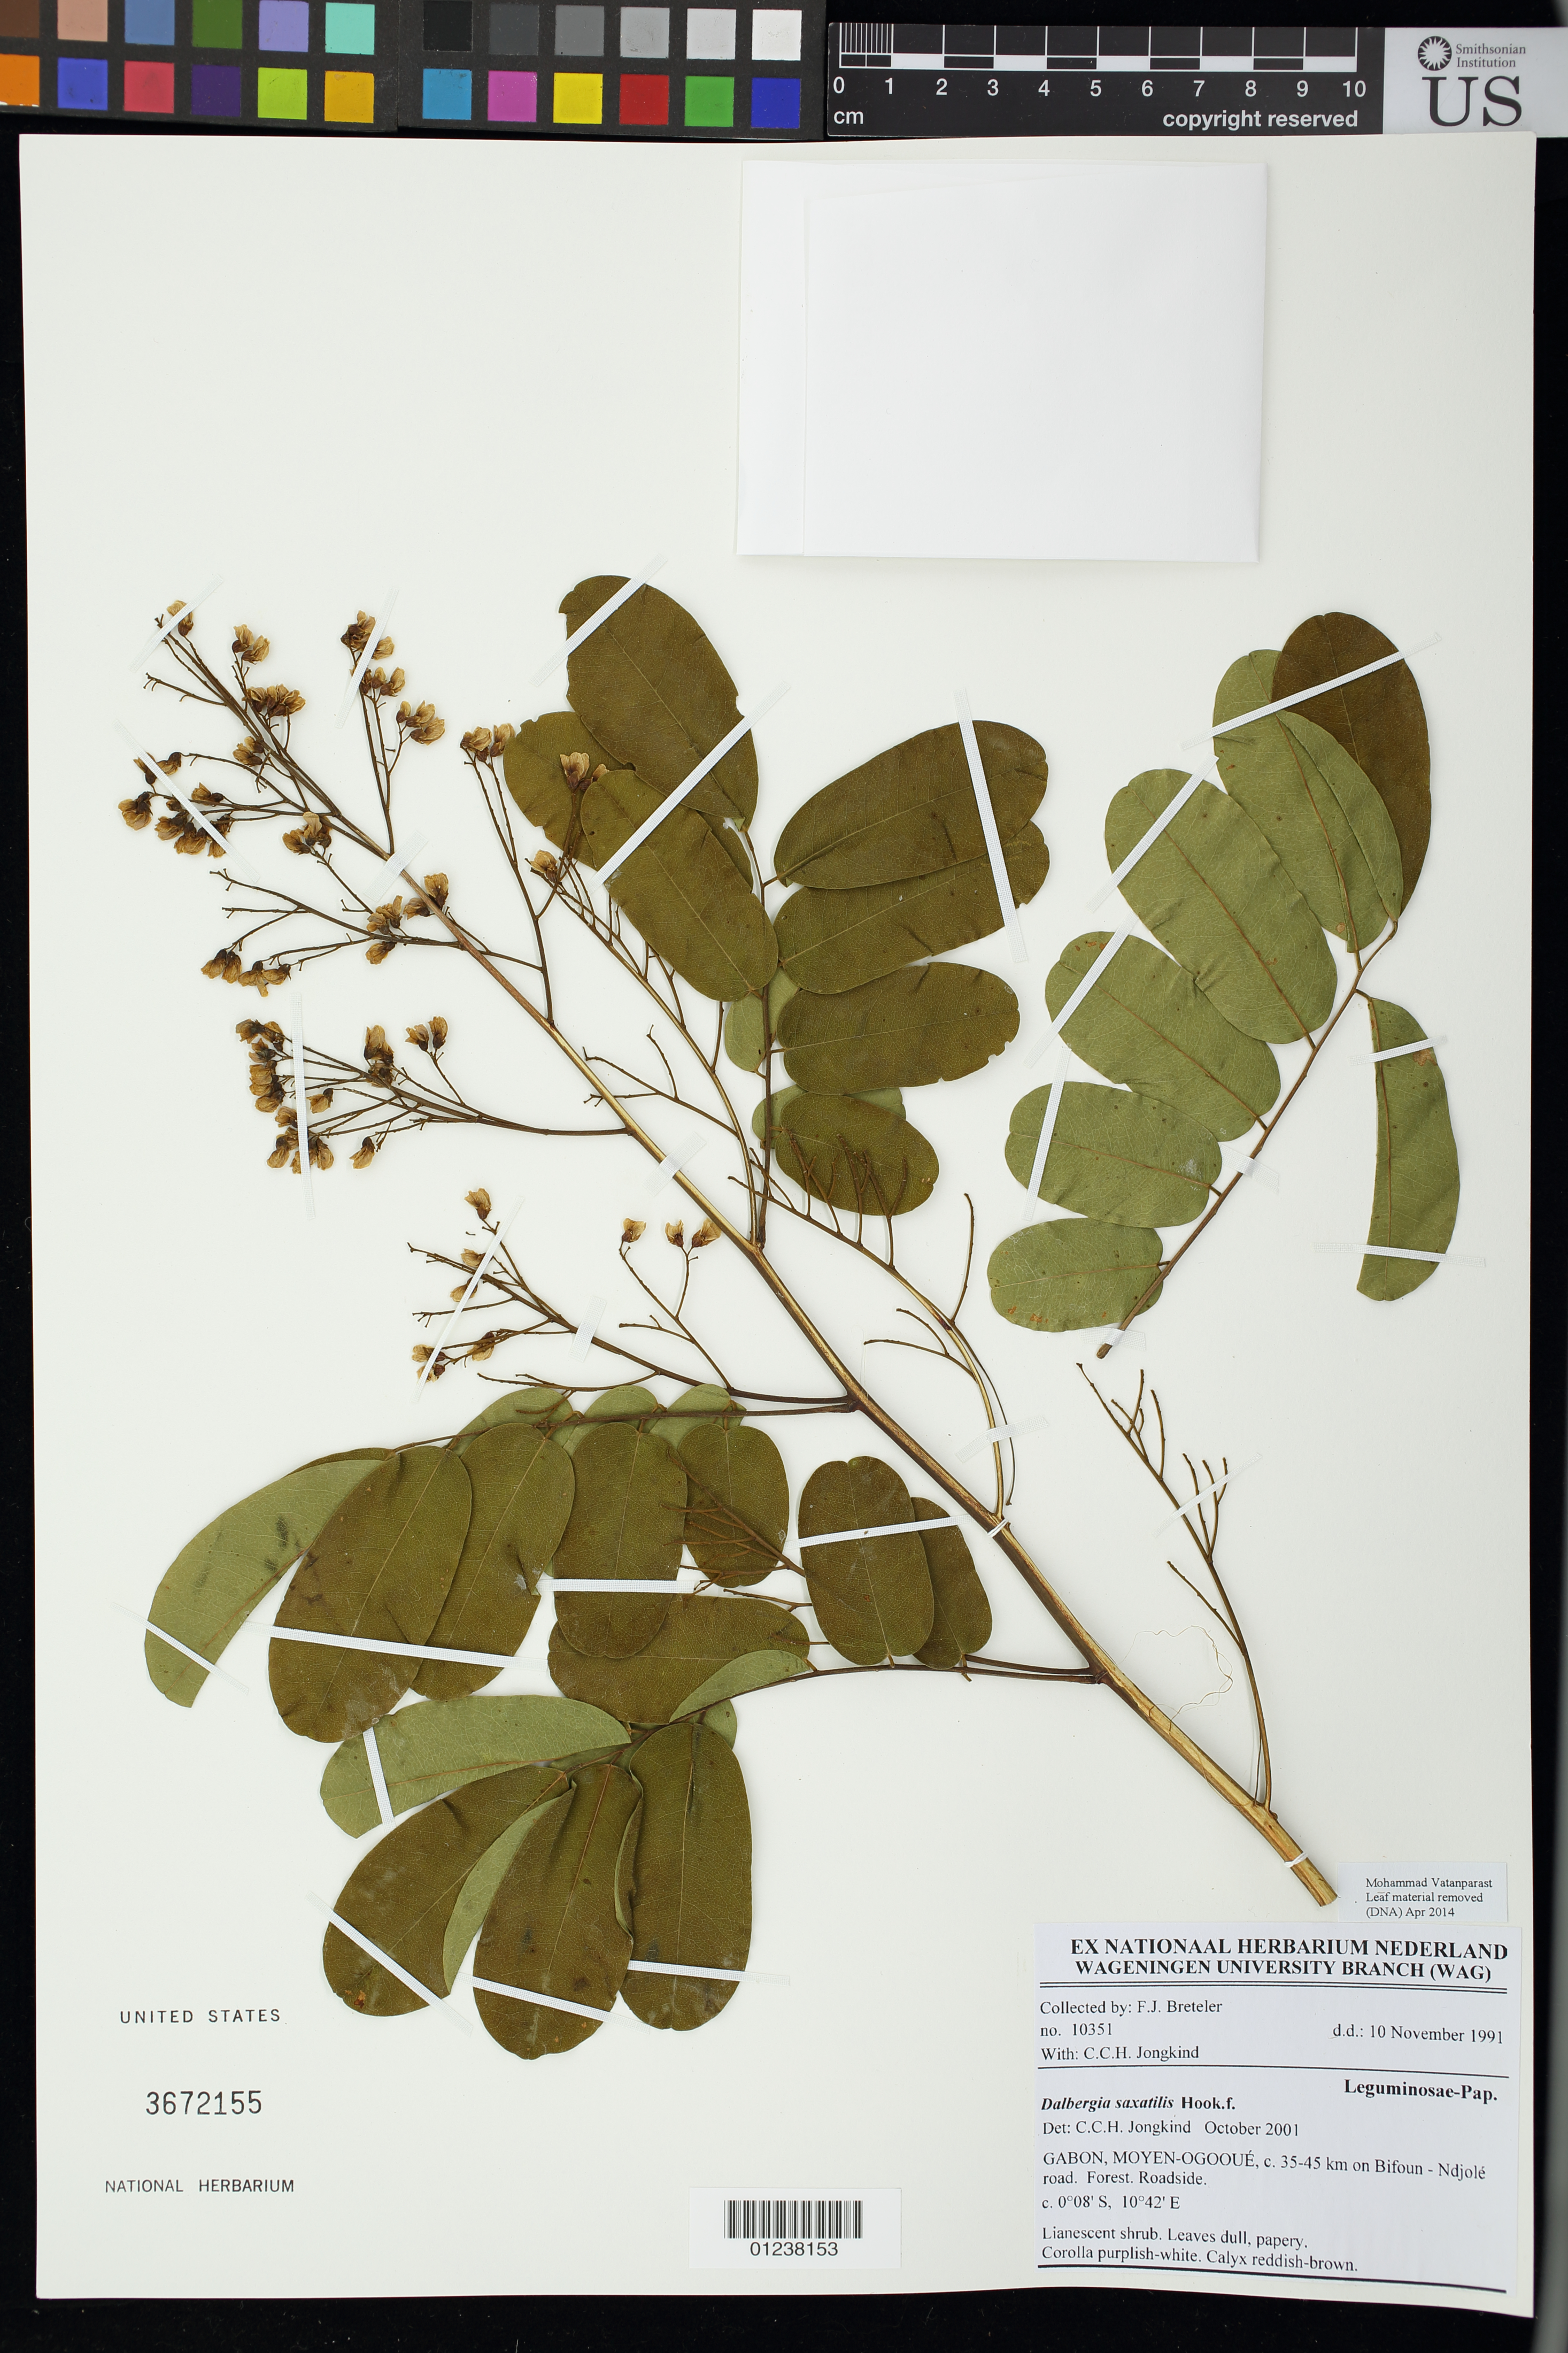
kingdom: Plantae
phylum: Tracheophyta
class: Magnoliopsida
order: Fabales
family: Fabaceae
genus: Dalbergia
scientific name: Dalbergia saxatilis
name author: Hook. f.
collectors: F. J. Breteler & C. C. Jongkind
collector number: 10351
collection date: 1991-11-10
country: Gabon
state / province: Moyen-Ogooue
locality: c. 35-45 km on Bifoun - Ndjole road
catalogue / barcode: US 3672155